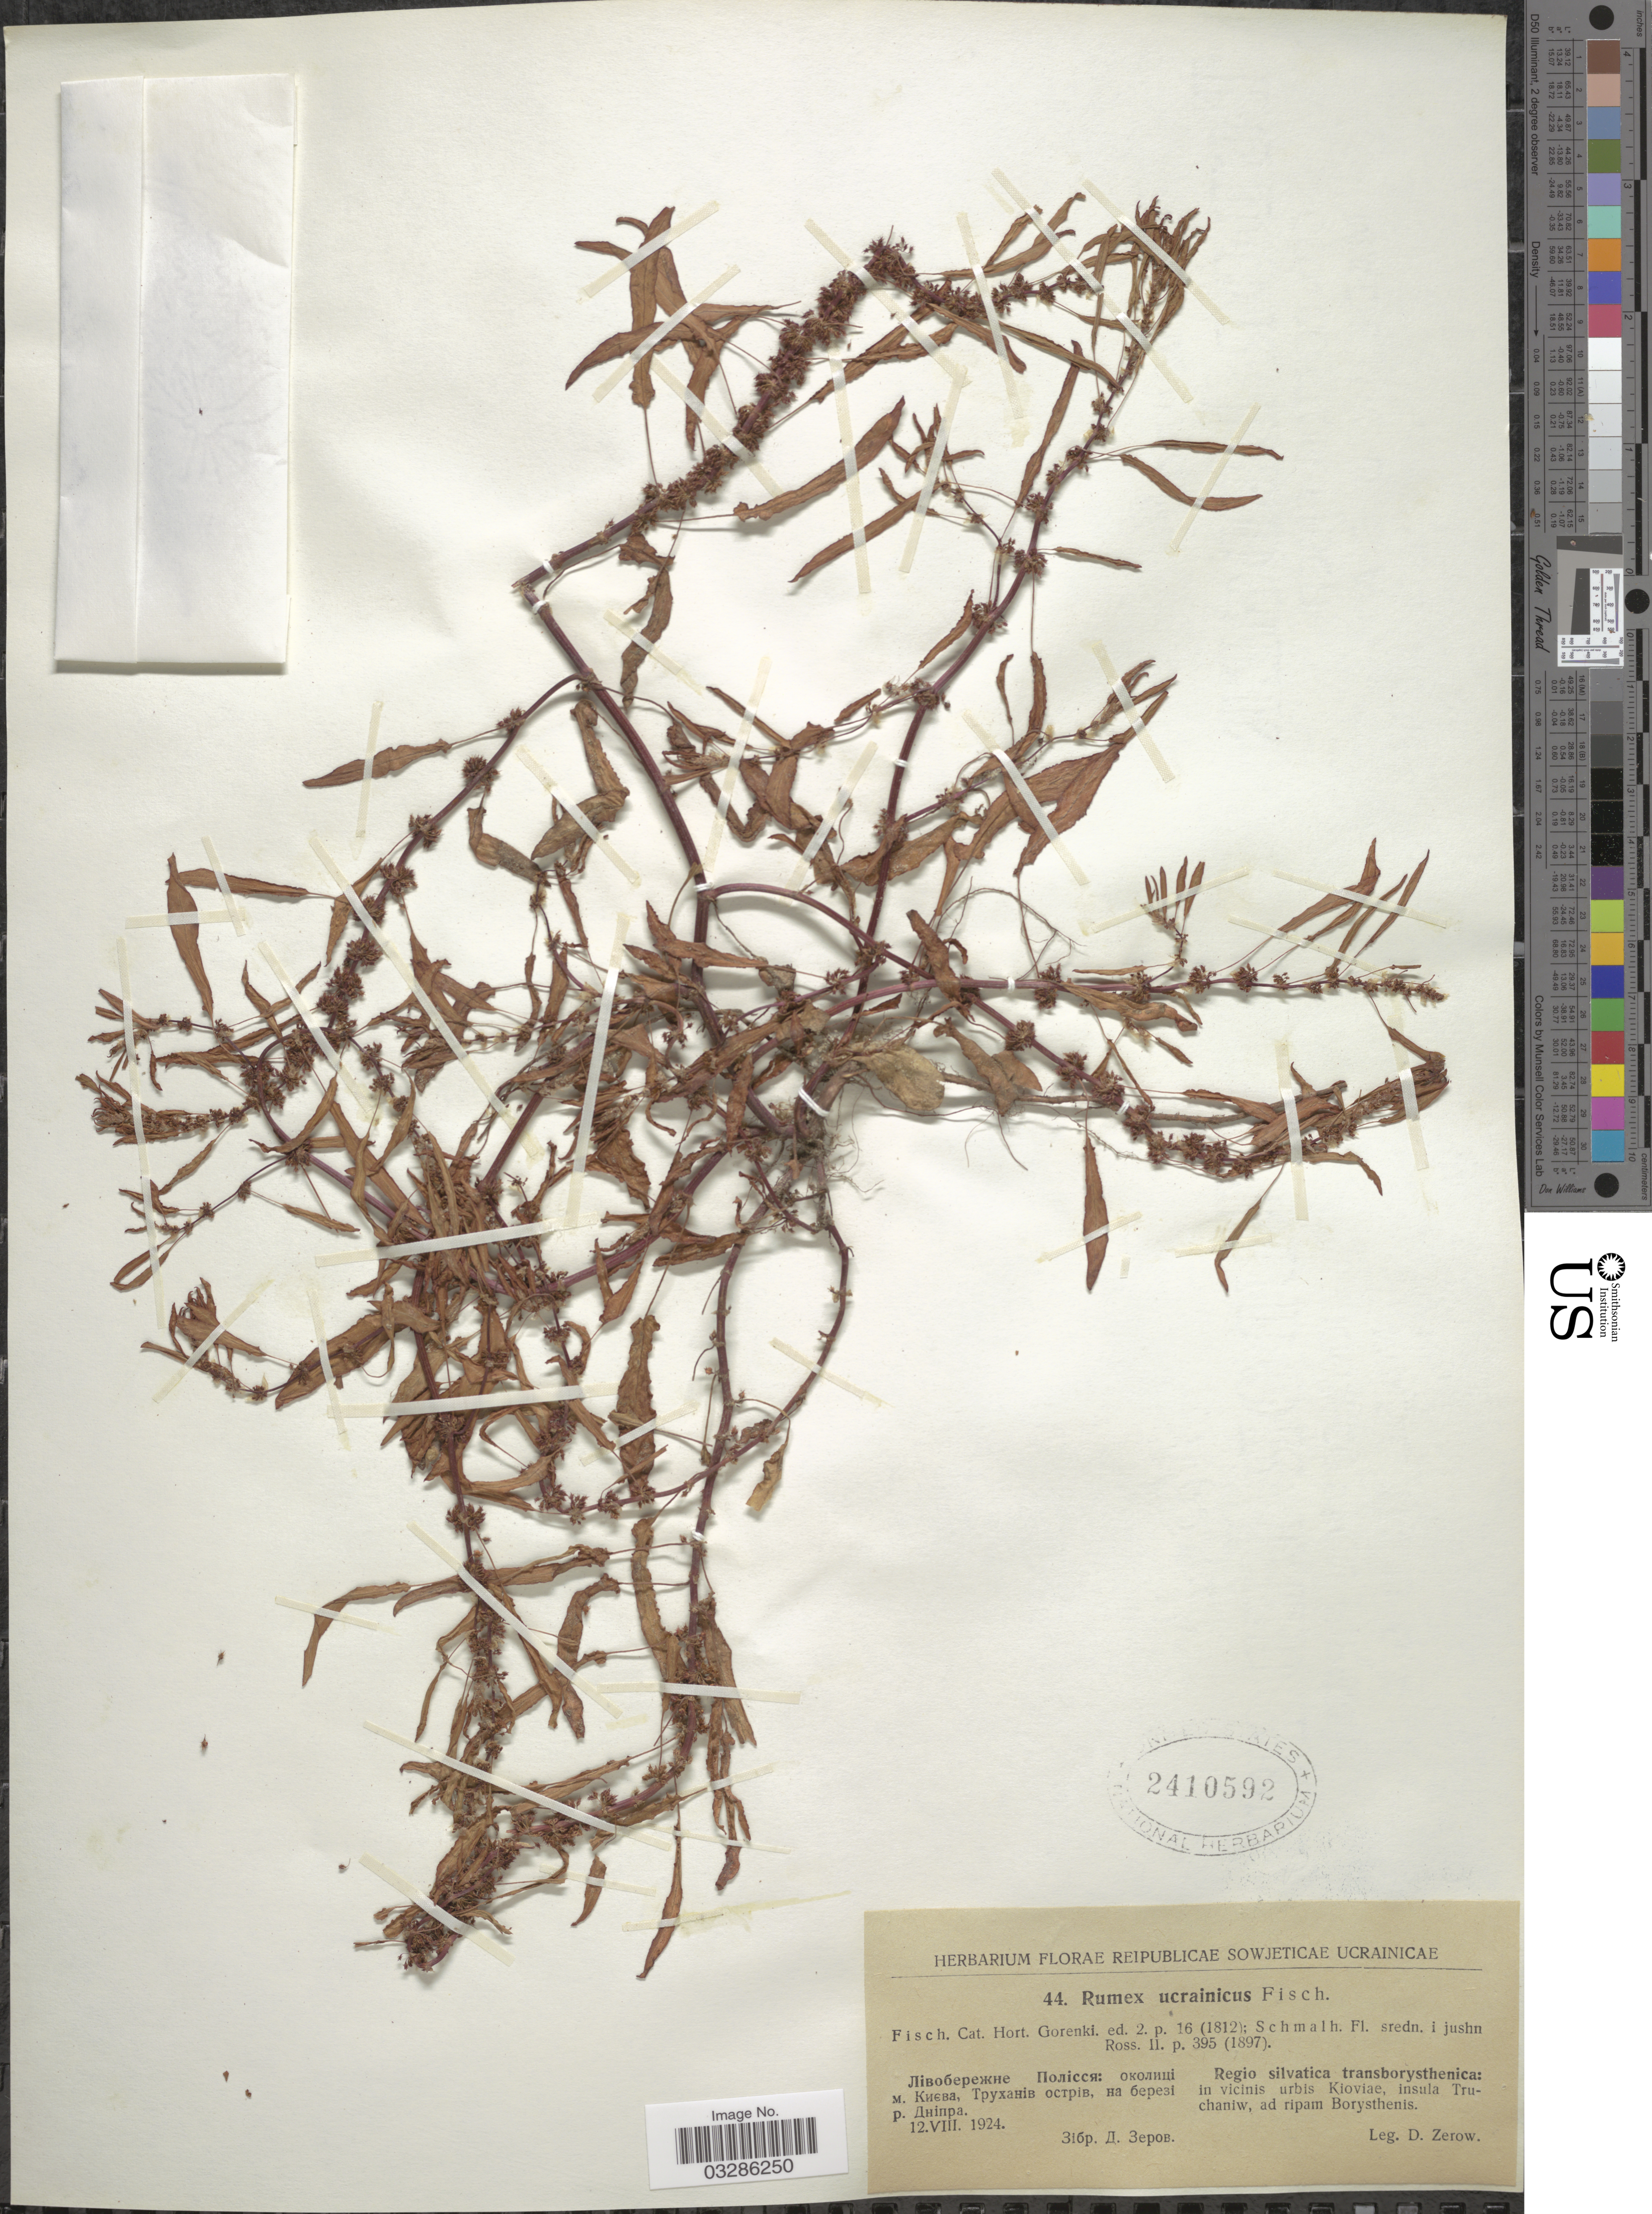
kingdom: Plantae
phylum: Tracheophyta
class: Magnoliopsida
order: Caryophyllales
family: Polygonaceae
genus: Rumex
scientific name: Rumex ucranicus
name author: Fisch. ex Spreng.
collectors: D. Zerow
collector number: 44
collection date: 1924-08-12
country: Ukraine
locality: Reipublicae Sowjeticae Ucrainicae. Regio silvatica transborysthenica: in vicinis urbis Kioviae, insula Truchaniw, ad ripam Borysthenis.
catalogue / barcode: US 2410592